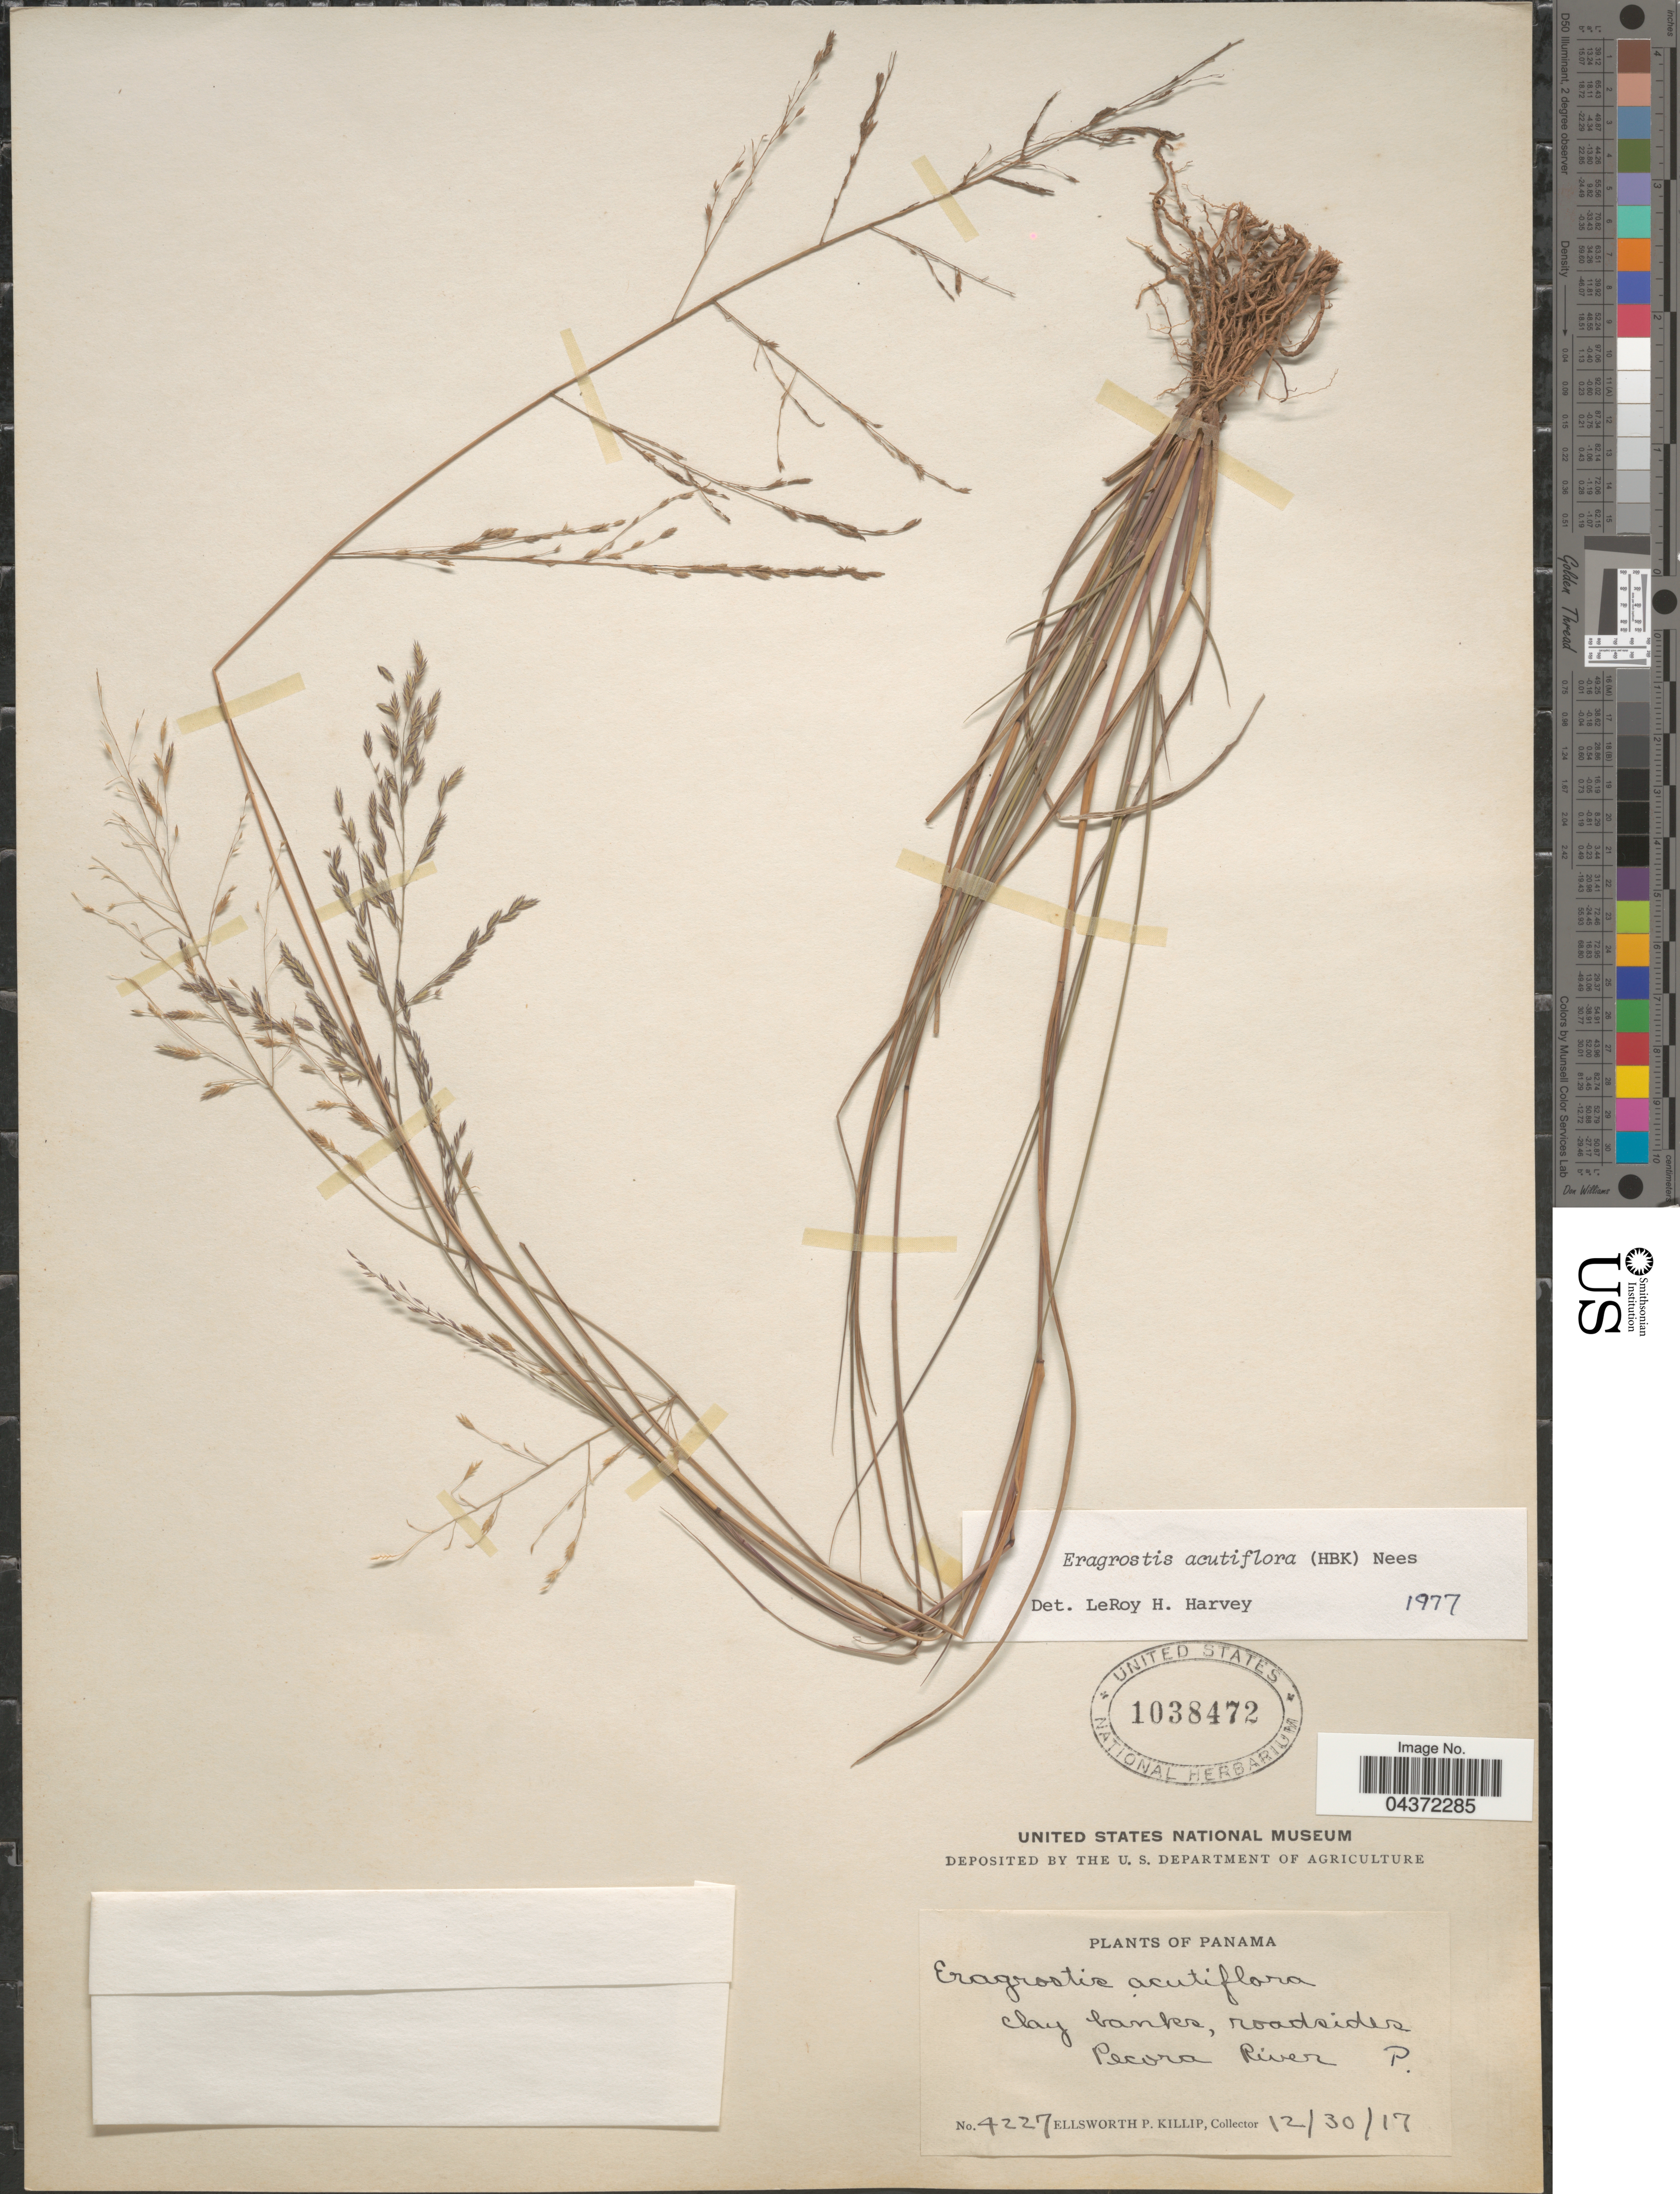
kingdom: Plantae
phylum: Tracheophyta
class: Liliopsida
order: Poales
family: Poaceae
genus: Eragrostis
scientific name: Eragrostis acutiflora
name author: (Kunth) Nees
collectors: E. P. Killip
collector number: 4227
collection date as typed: Transcribed d/m/y: 30/12/17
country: Panama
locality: Clay banks, roadsides. Pecora River P.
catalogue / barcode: US 1038472